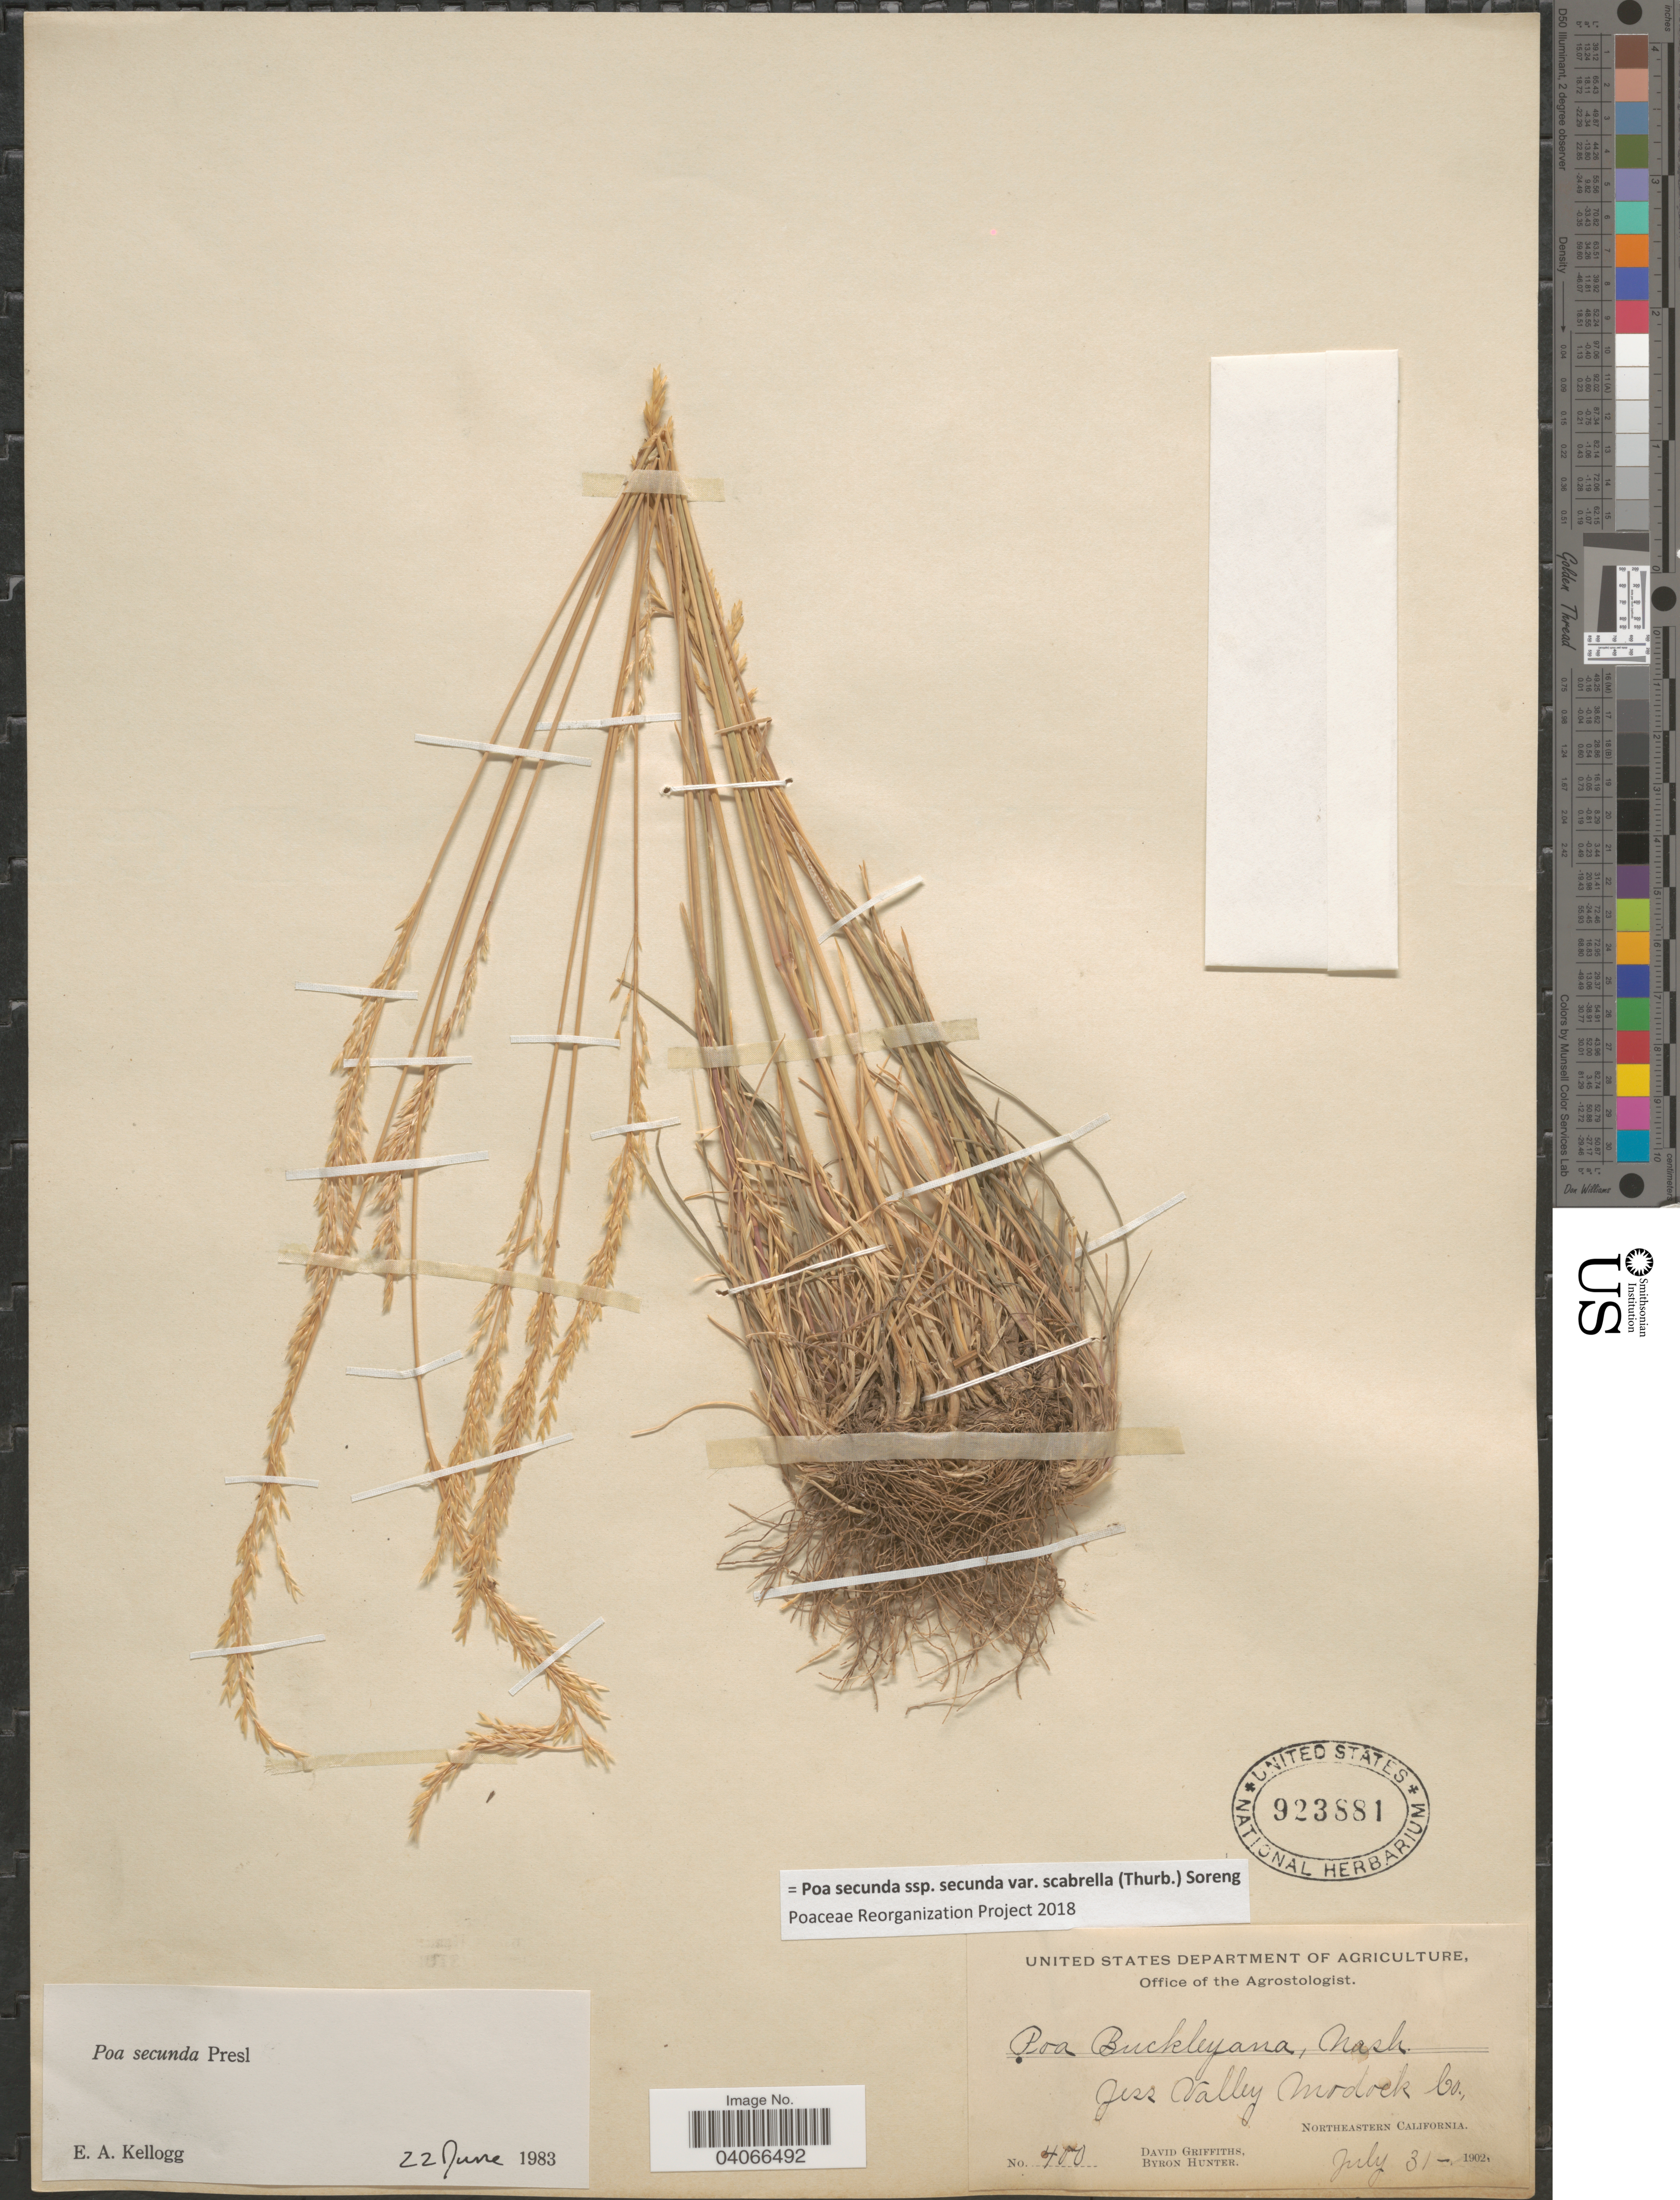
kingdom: Plantae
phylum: Tracheophyta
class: Liliopsida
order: Poales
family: Poaceae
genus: Poa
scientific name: Poa secunda subsp. secunda var. scabrella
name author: (Thurb.) Soreng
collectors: D. Griffiths & B. Hunter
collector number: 400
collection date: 1902-07-31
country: United States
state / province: California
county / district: Modoc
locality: Jess Valley Modock Co., Northeastern California.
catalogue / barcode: US 923881